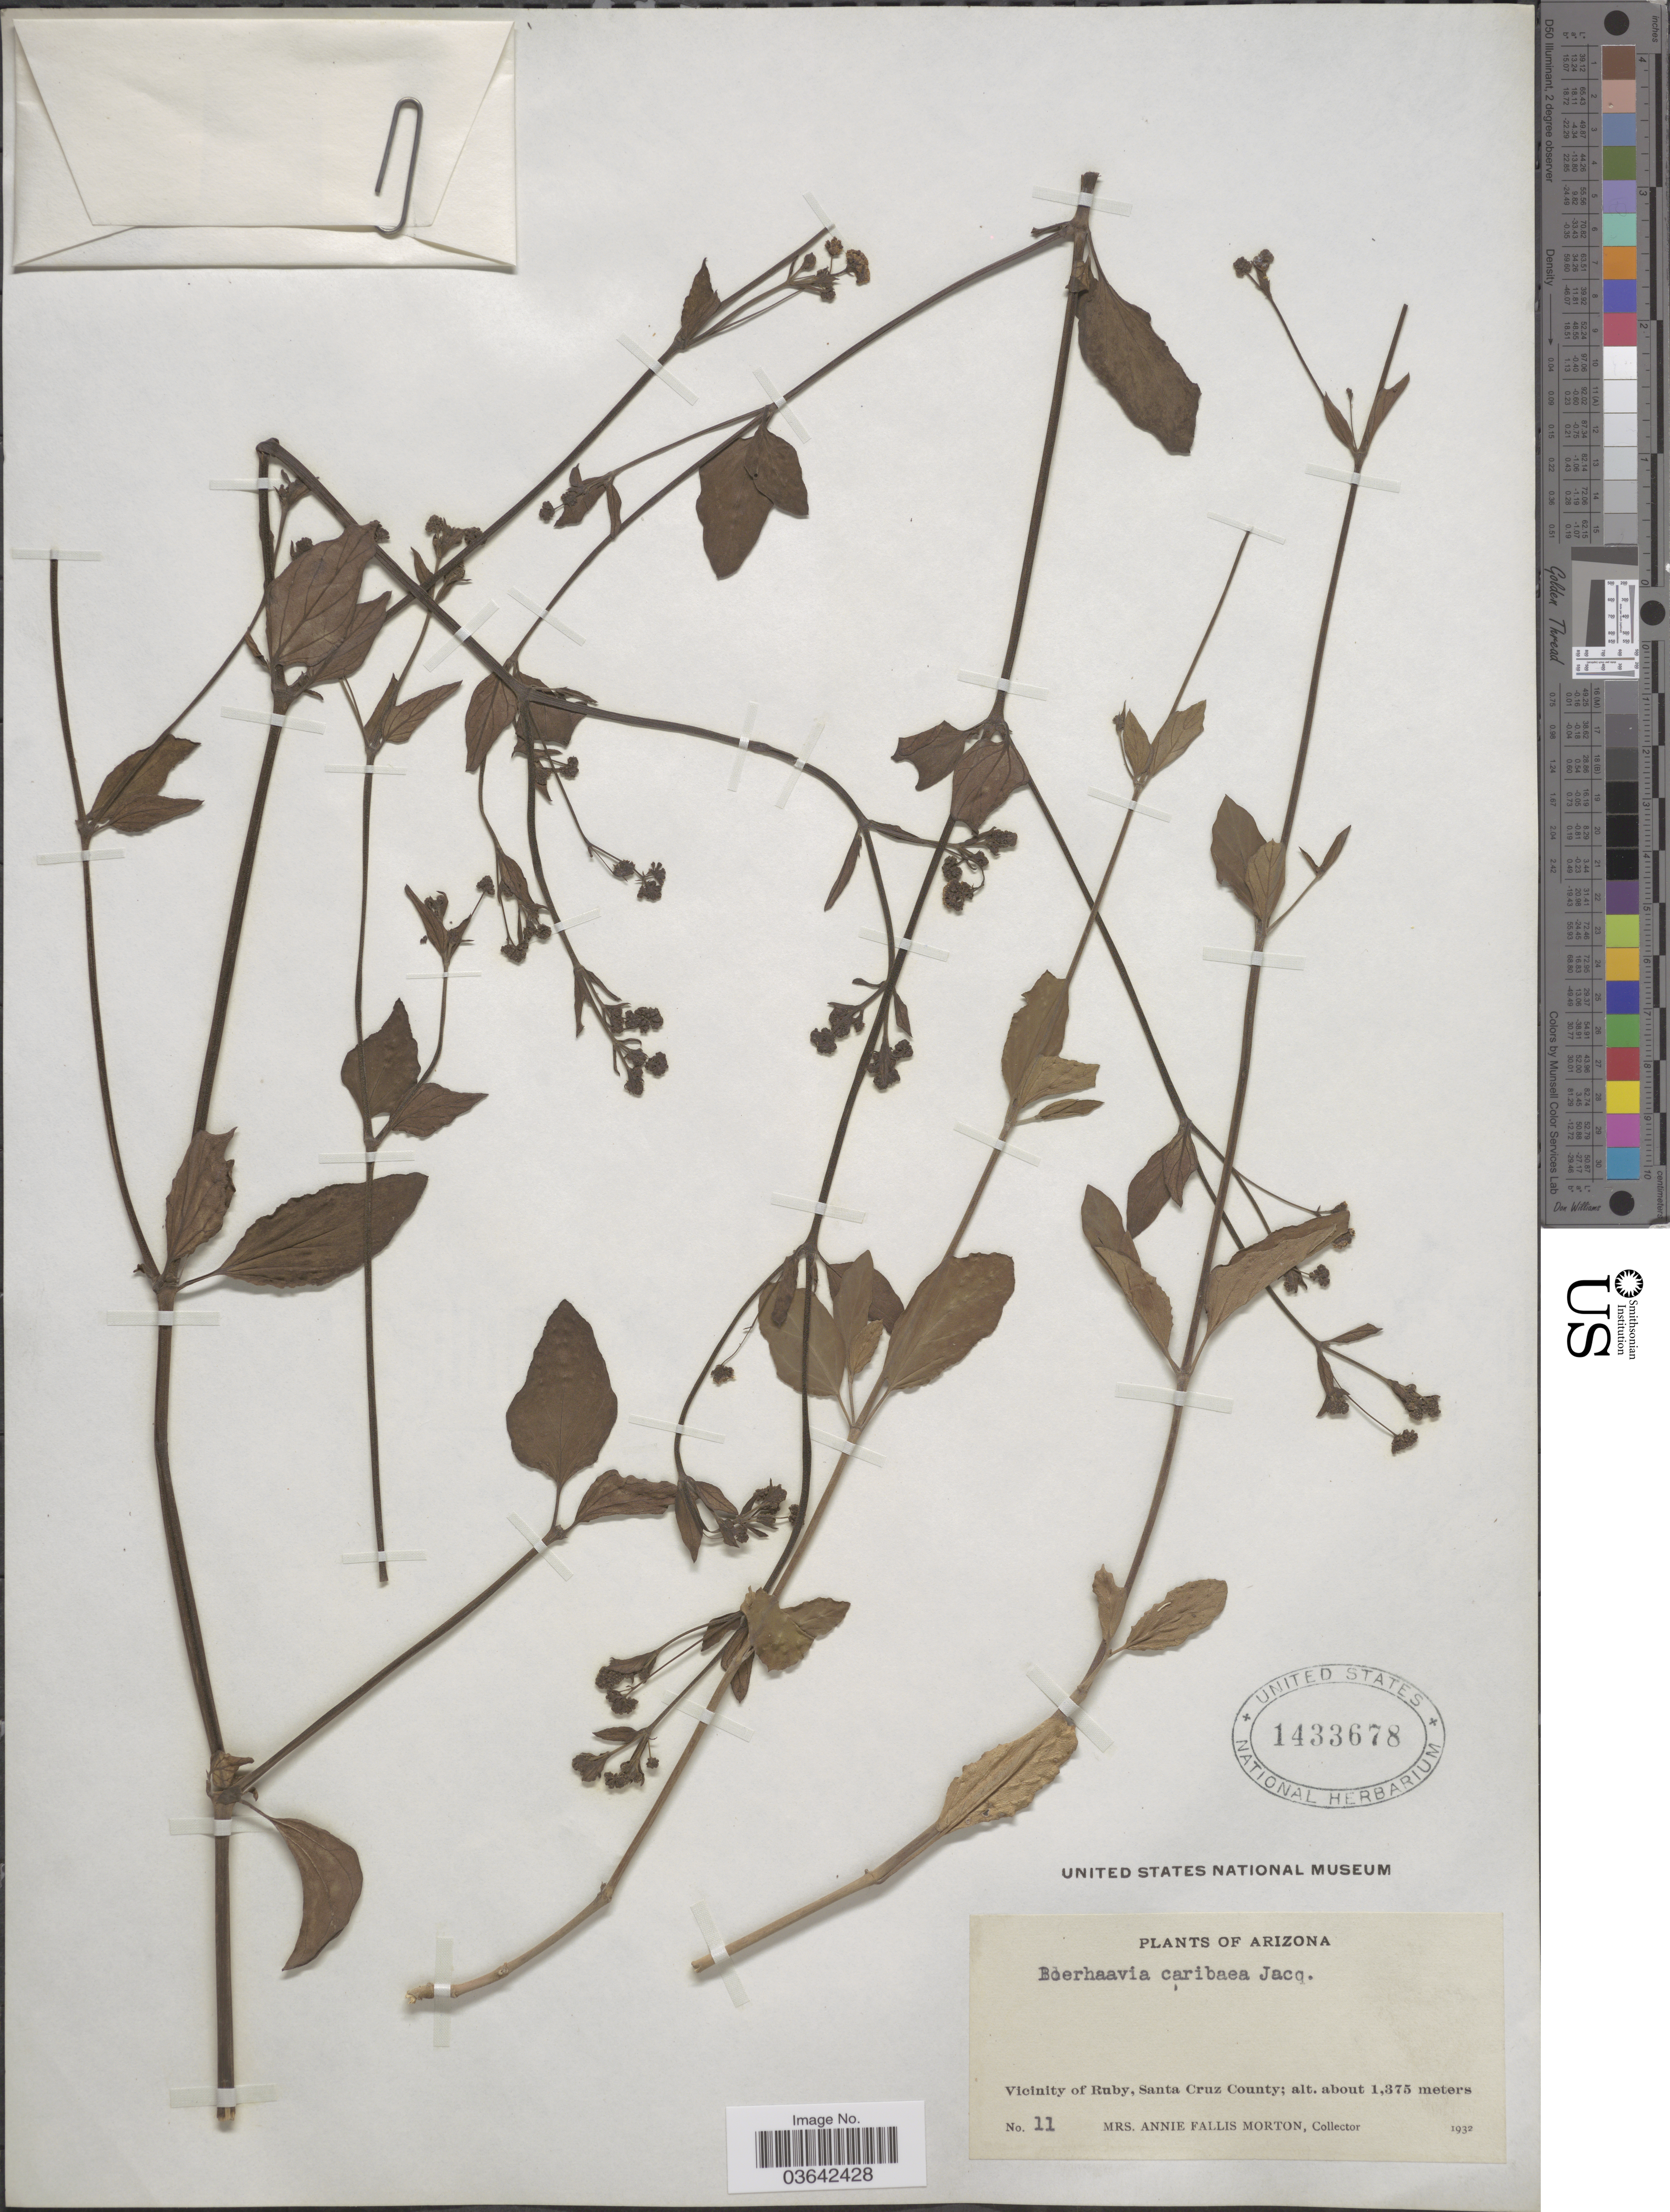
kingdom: Plantae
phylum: Tracheophyta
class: Magnoliopsida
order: Caryophyllales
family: Nyctaginaceae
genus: Boerhavia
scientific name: Boerhavia coccinea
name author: Mill.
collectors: A. Morton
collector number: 11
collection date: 1932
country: United States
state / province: Arizona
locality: Vicinity of Ruby, Santa Cruz County.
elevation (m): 1375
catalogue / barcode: US 1433678